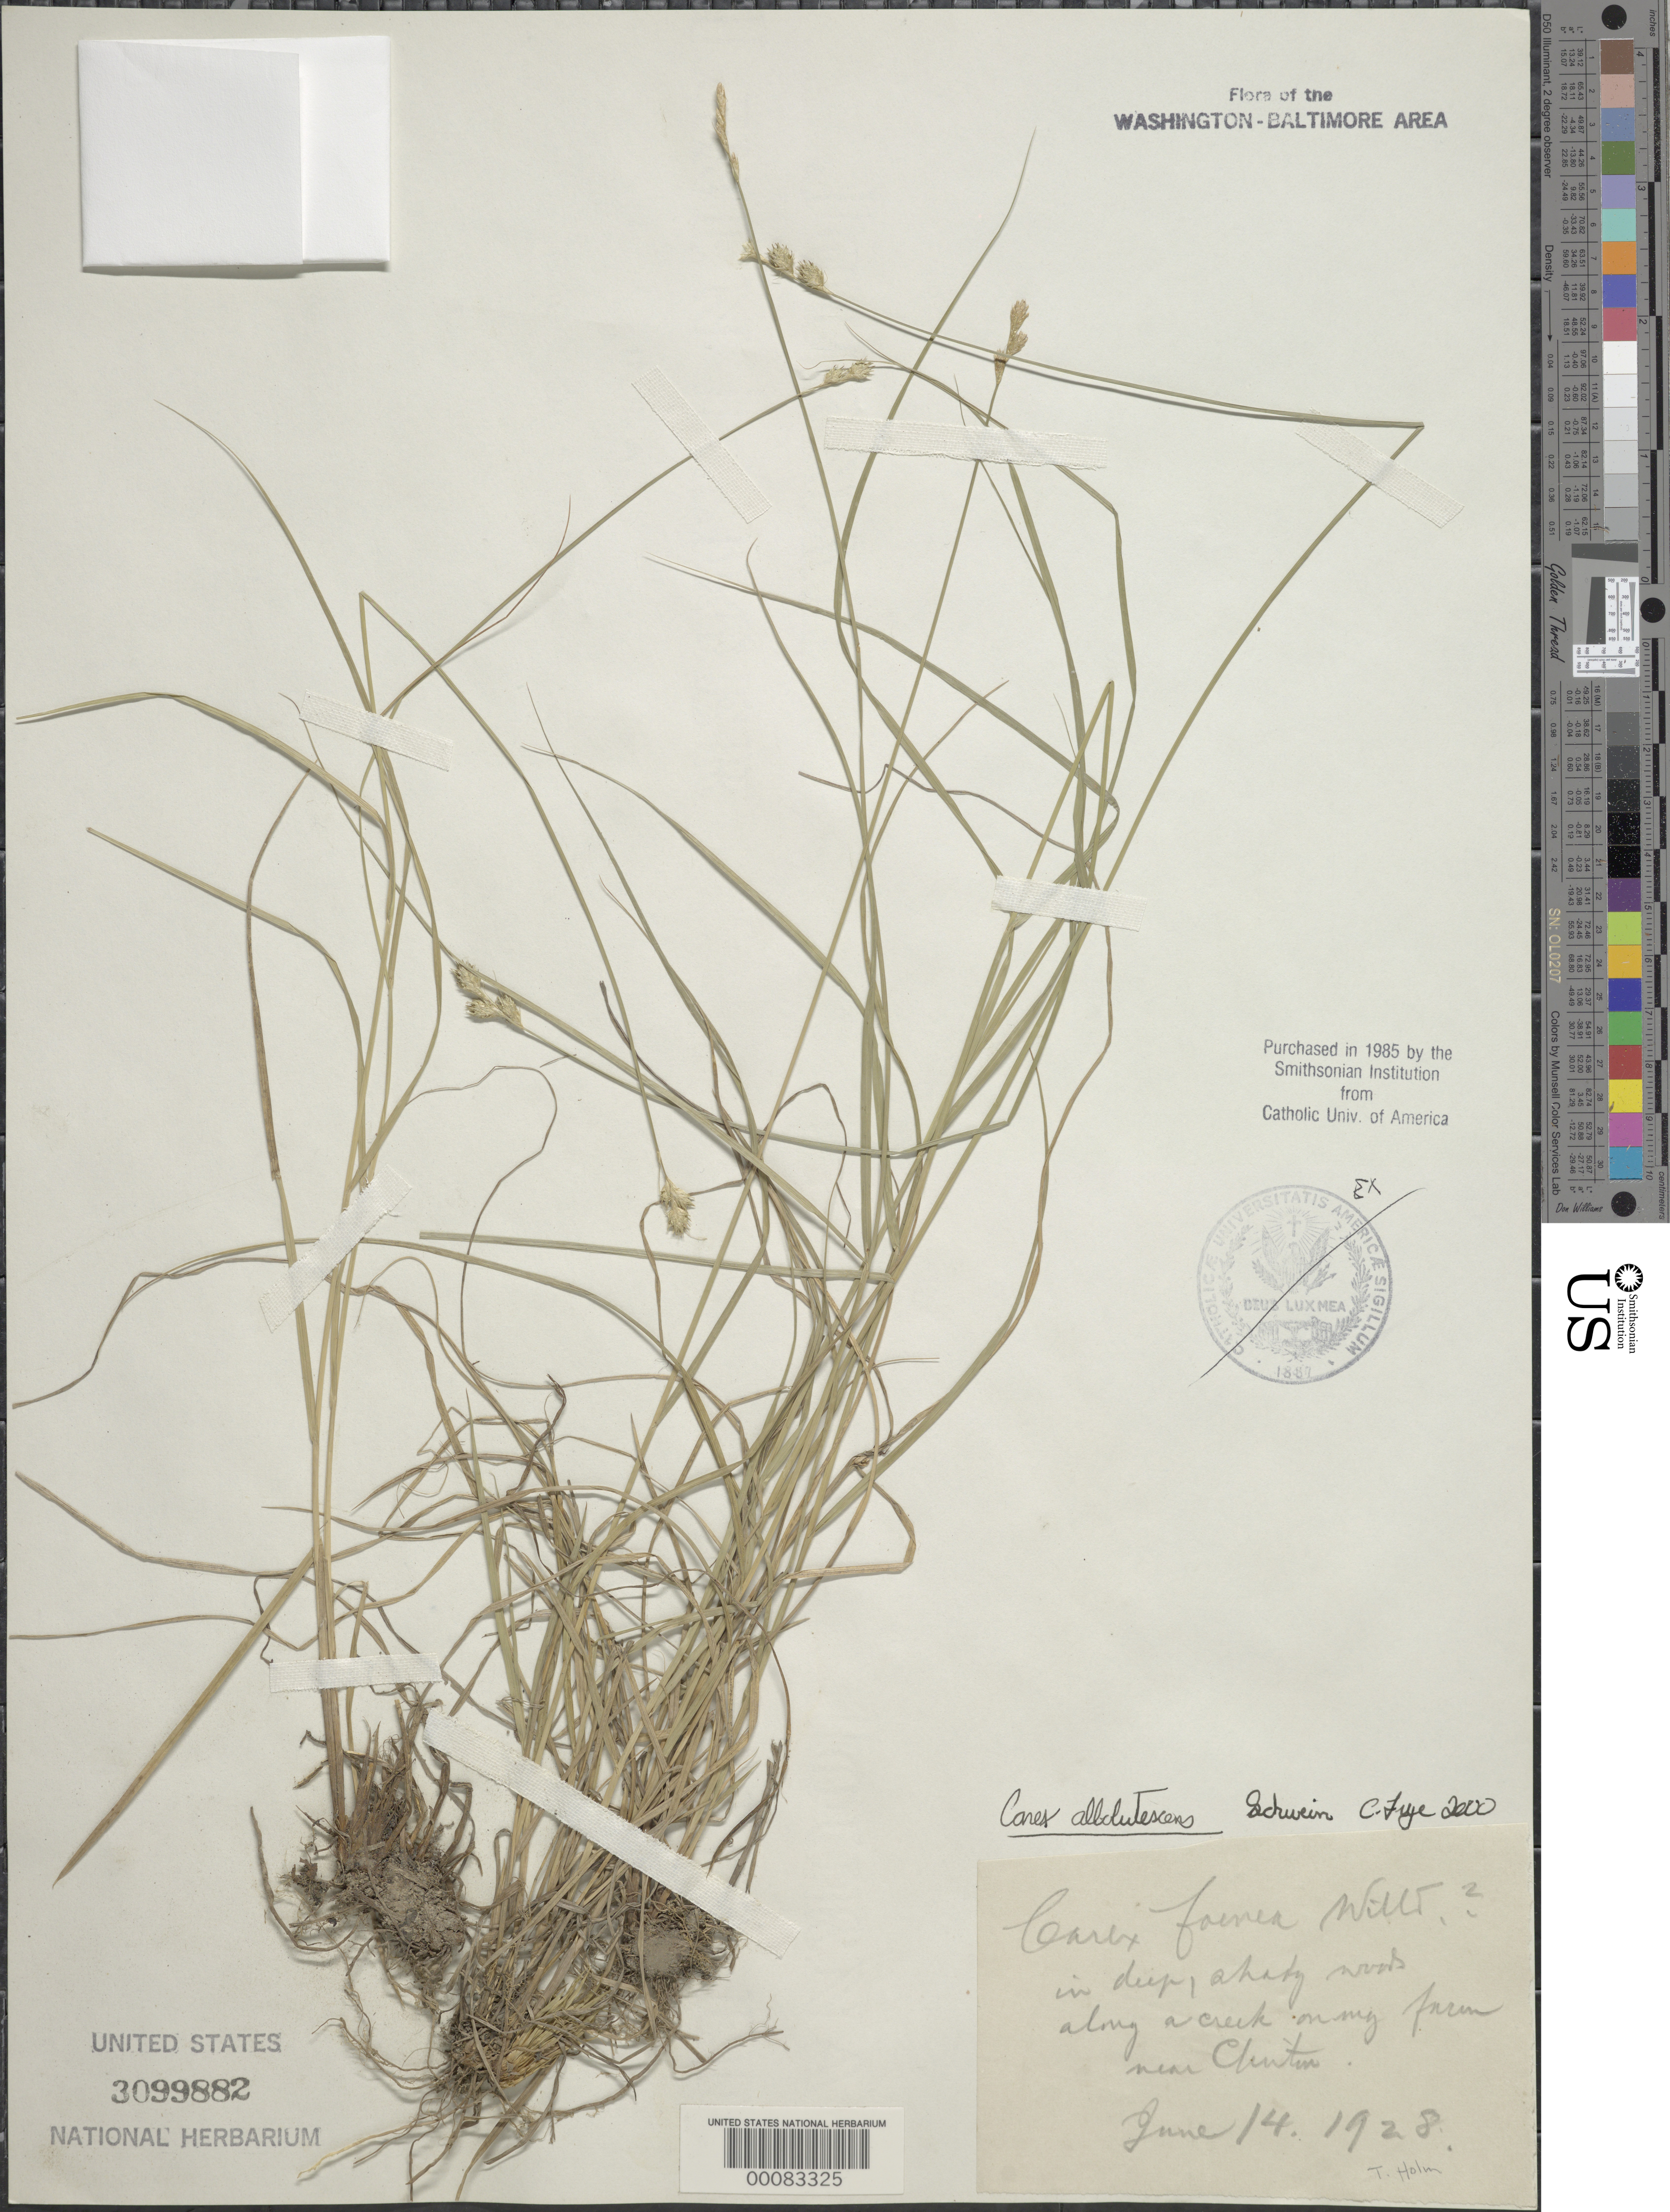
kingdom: Plantae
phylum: Tracheophyta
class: Liliopsida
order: Poales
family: Cyperaceae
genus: Carex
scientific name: Carex albolutescens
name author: Schwein.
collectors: T. Holm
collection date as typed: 14 Jun 1928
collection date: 1928-06-14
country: United States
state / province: Maryland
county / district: Prince George's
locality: Near Clinton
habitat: Deep shady woods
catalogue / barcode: US 3099882